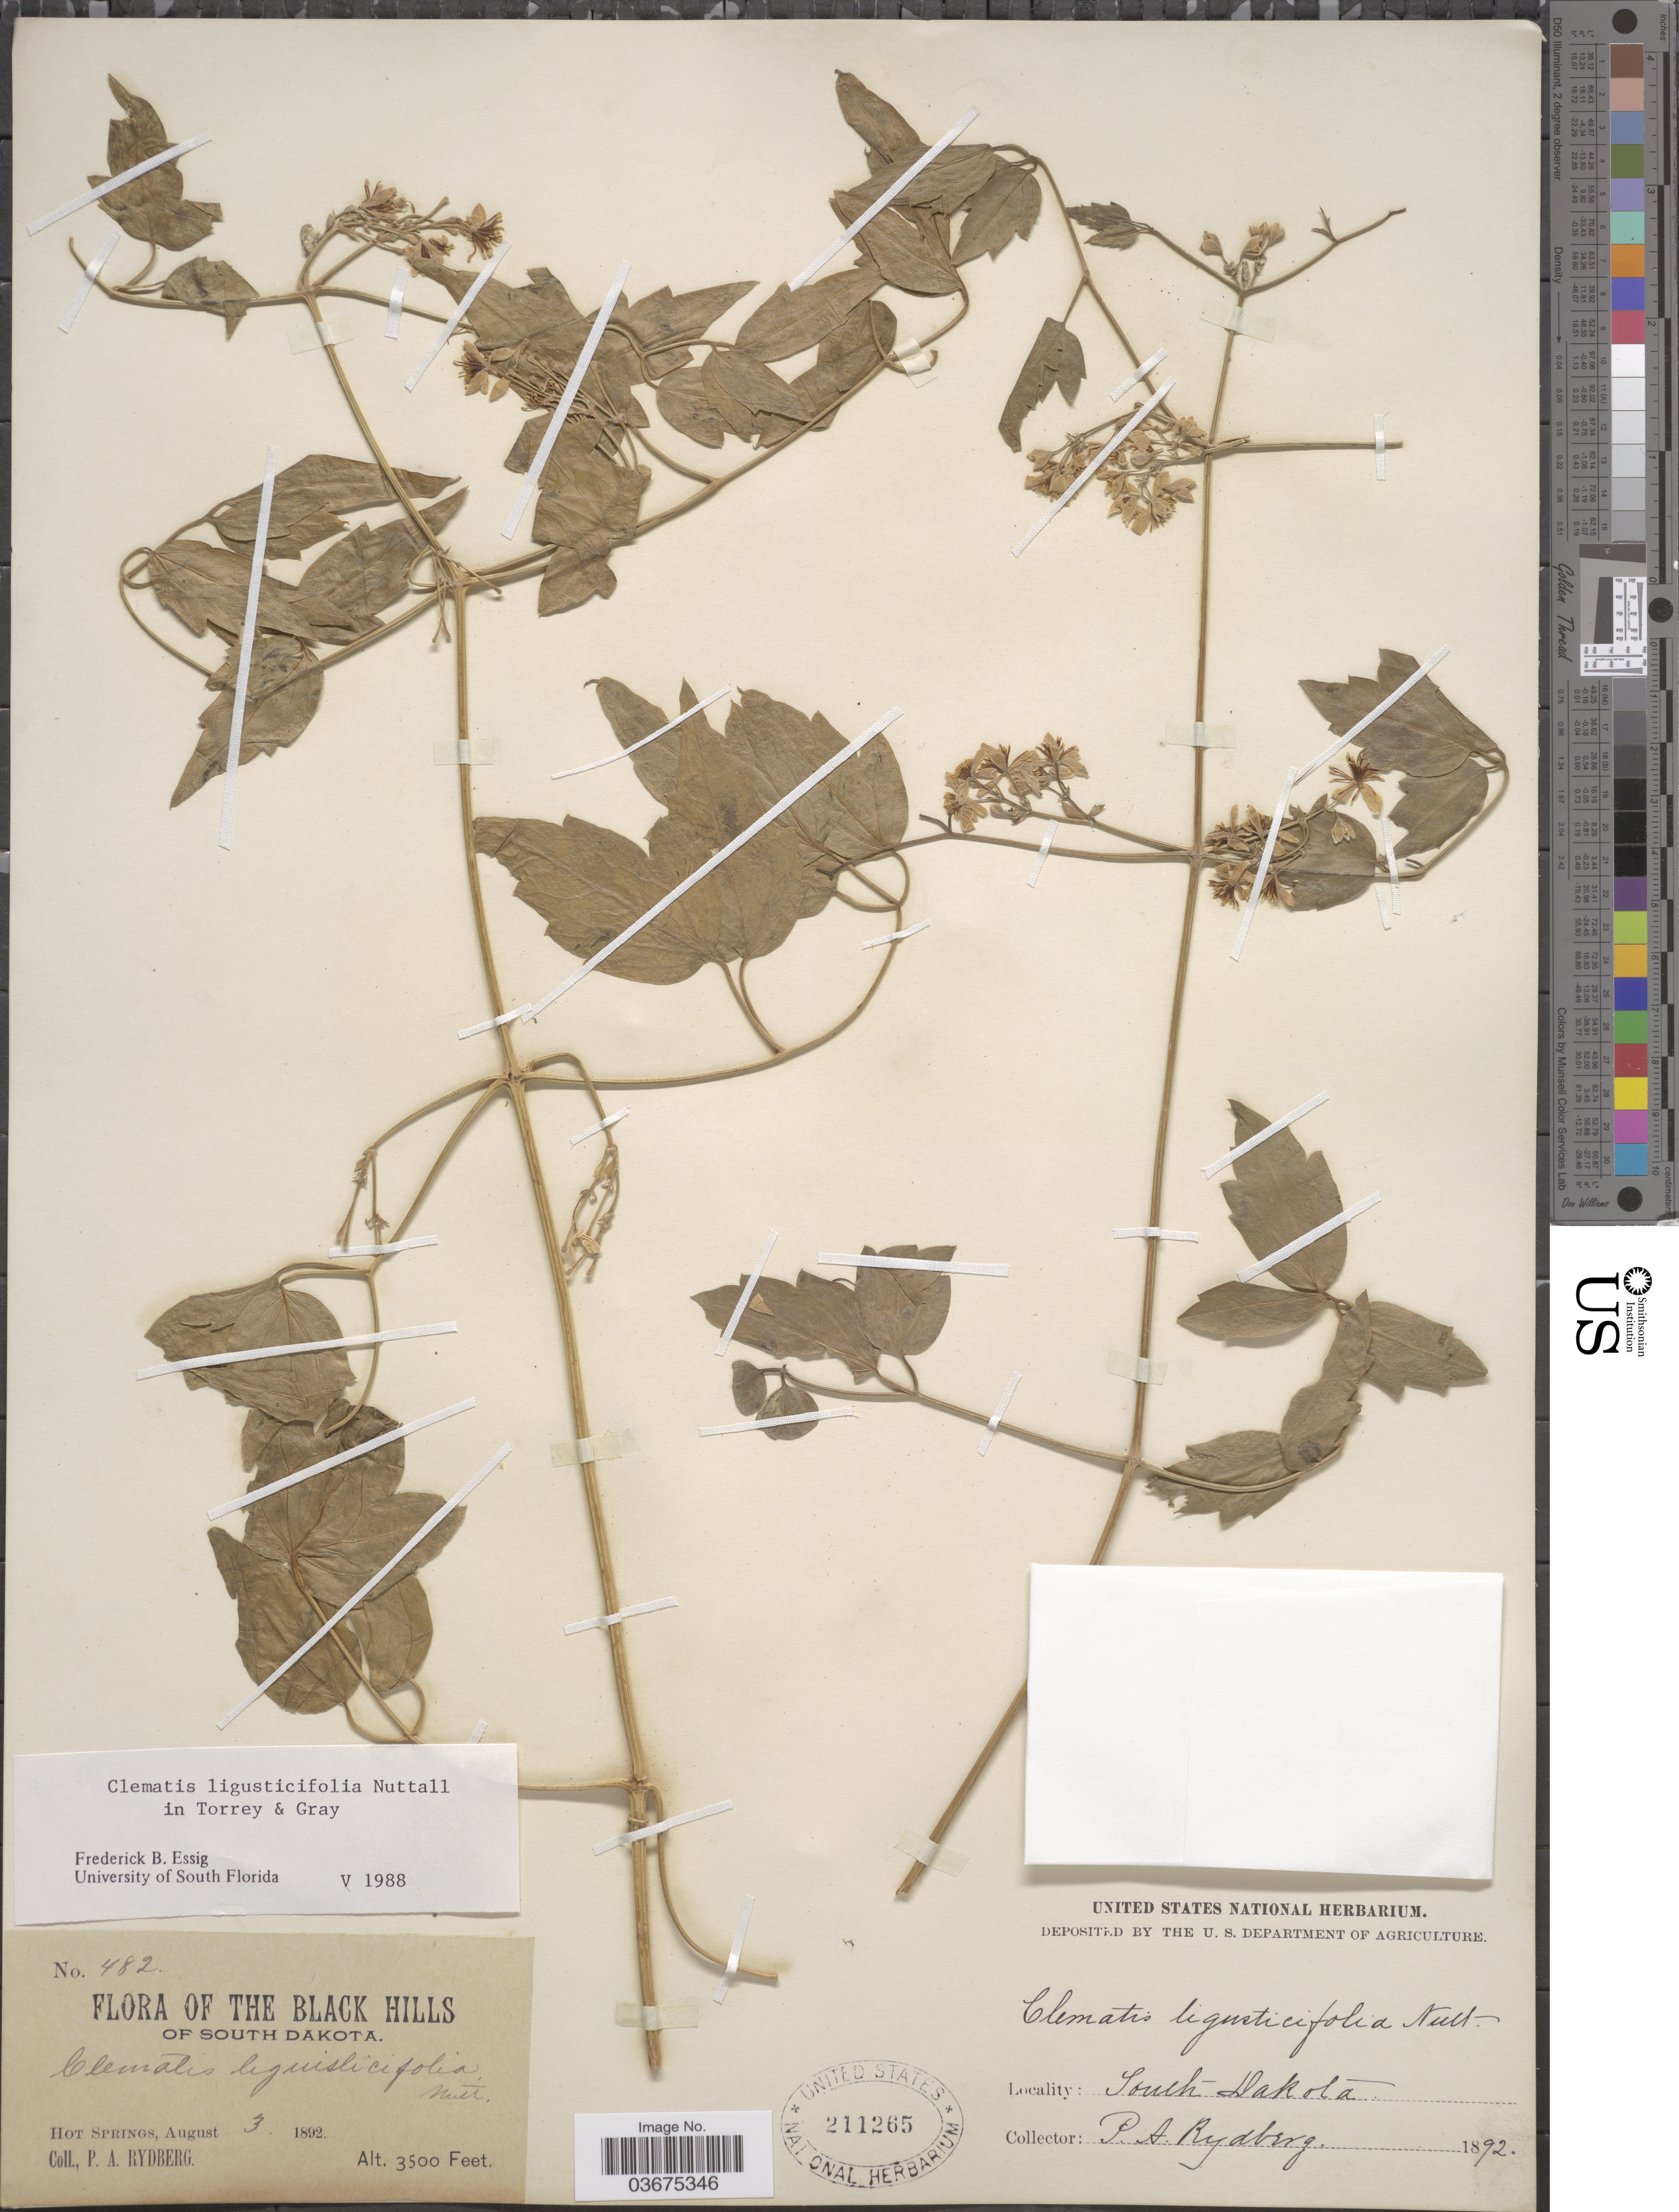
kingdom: Plantae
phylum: Tracheophyta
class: Magnoliopsida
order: Ranunculales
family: Ranunculaceae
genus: Clematis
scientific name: Clematis ligusticifolia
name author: Nutt.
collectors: P. A. Rydberg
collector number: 482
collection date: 1892-08-03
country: United States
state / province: South Dakota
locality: The Black Hills of South Dakota. Hot Springs.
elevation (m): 1067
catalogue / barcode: US 211265